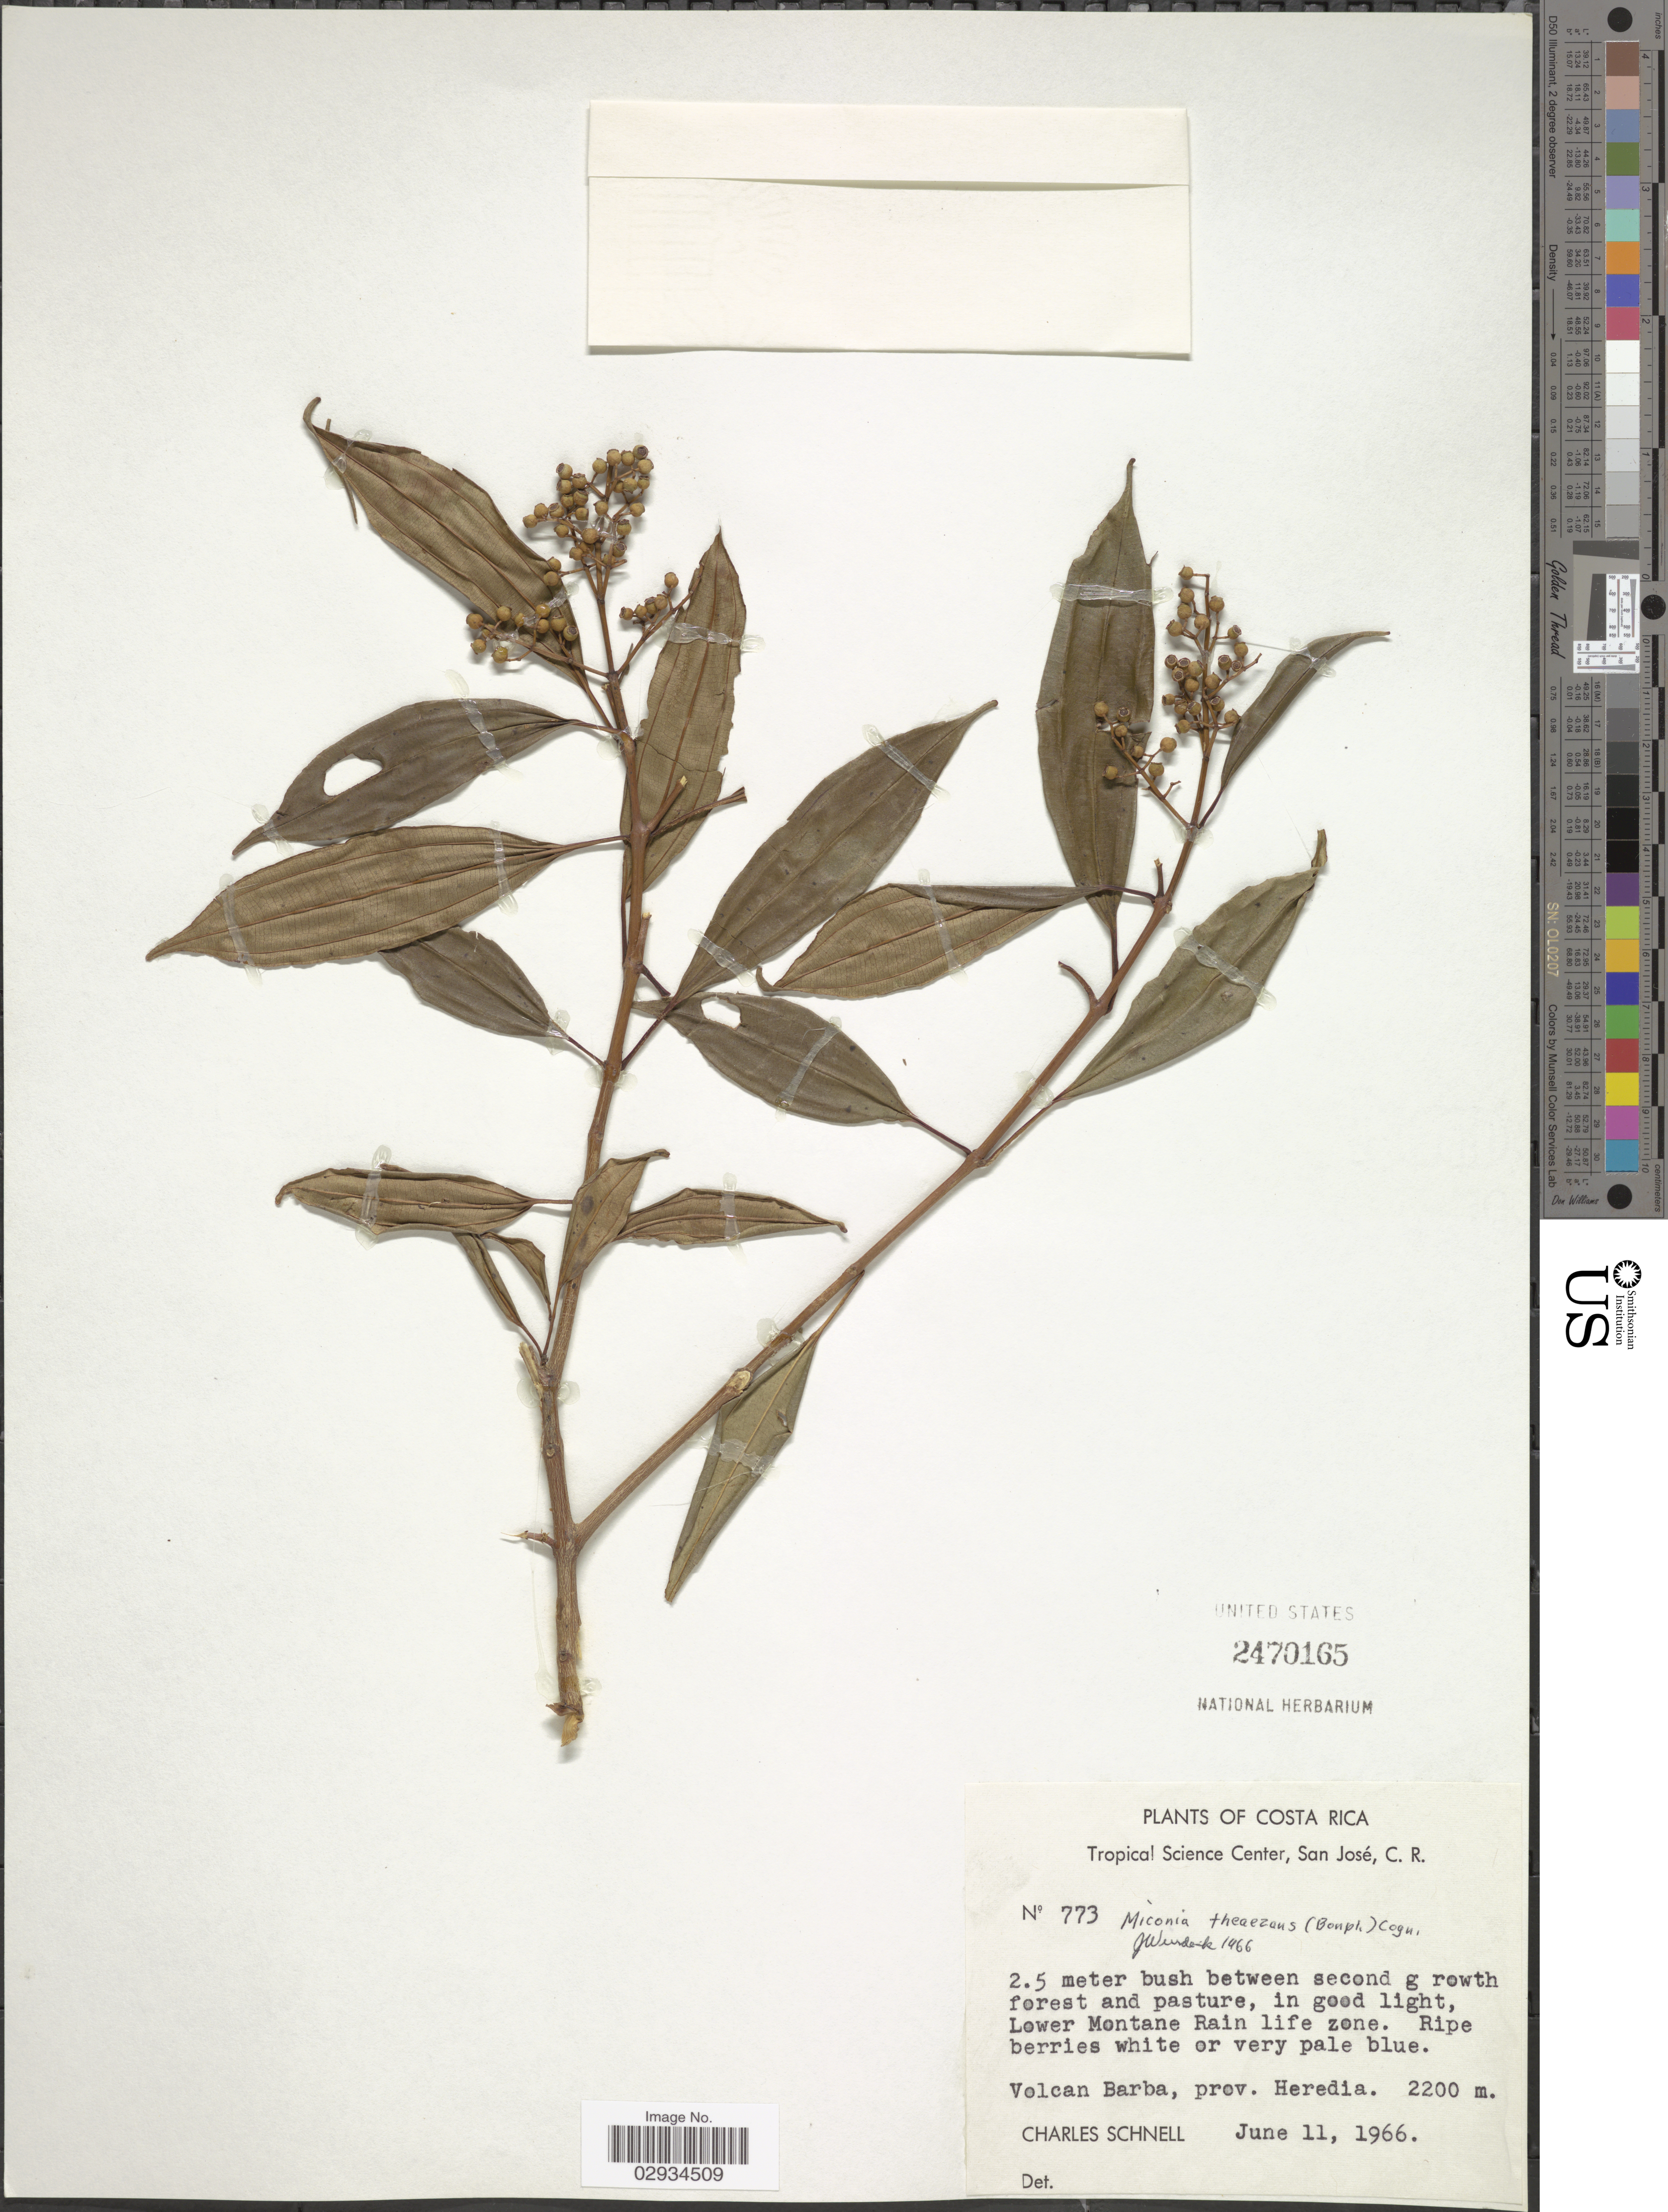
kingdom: Plantae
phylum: Tracheophyta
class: Magnoliopsida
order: Myrtales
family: Melastomataceae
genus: Miconia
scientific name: Miconia theizans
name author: (Bonpl.) Cogn.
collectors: C. Schnell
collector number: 773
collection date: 1966-06-11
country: Costa Rica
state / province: Heredia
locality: Volcan Barba.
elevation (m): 2200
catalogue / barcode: US 2470165